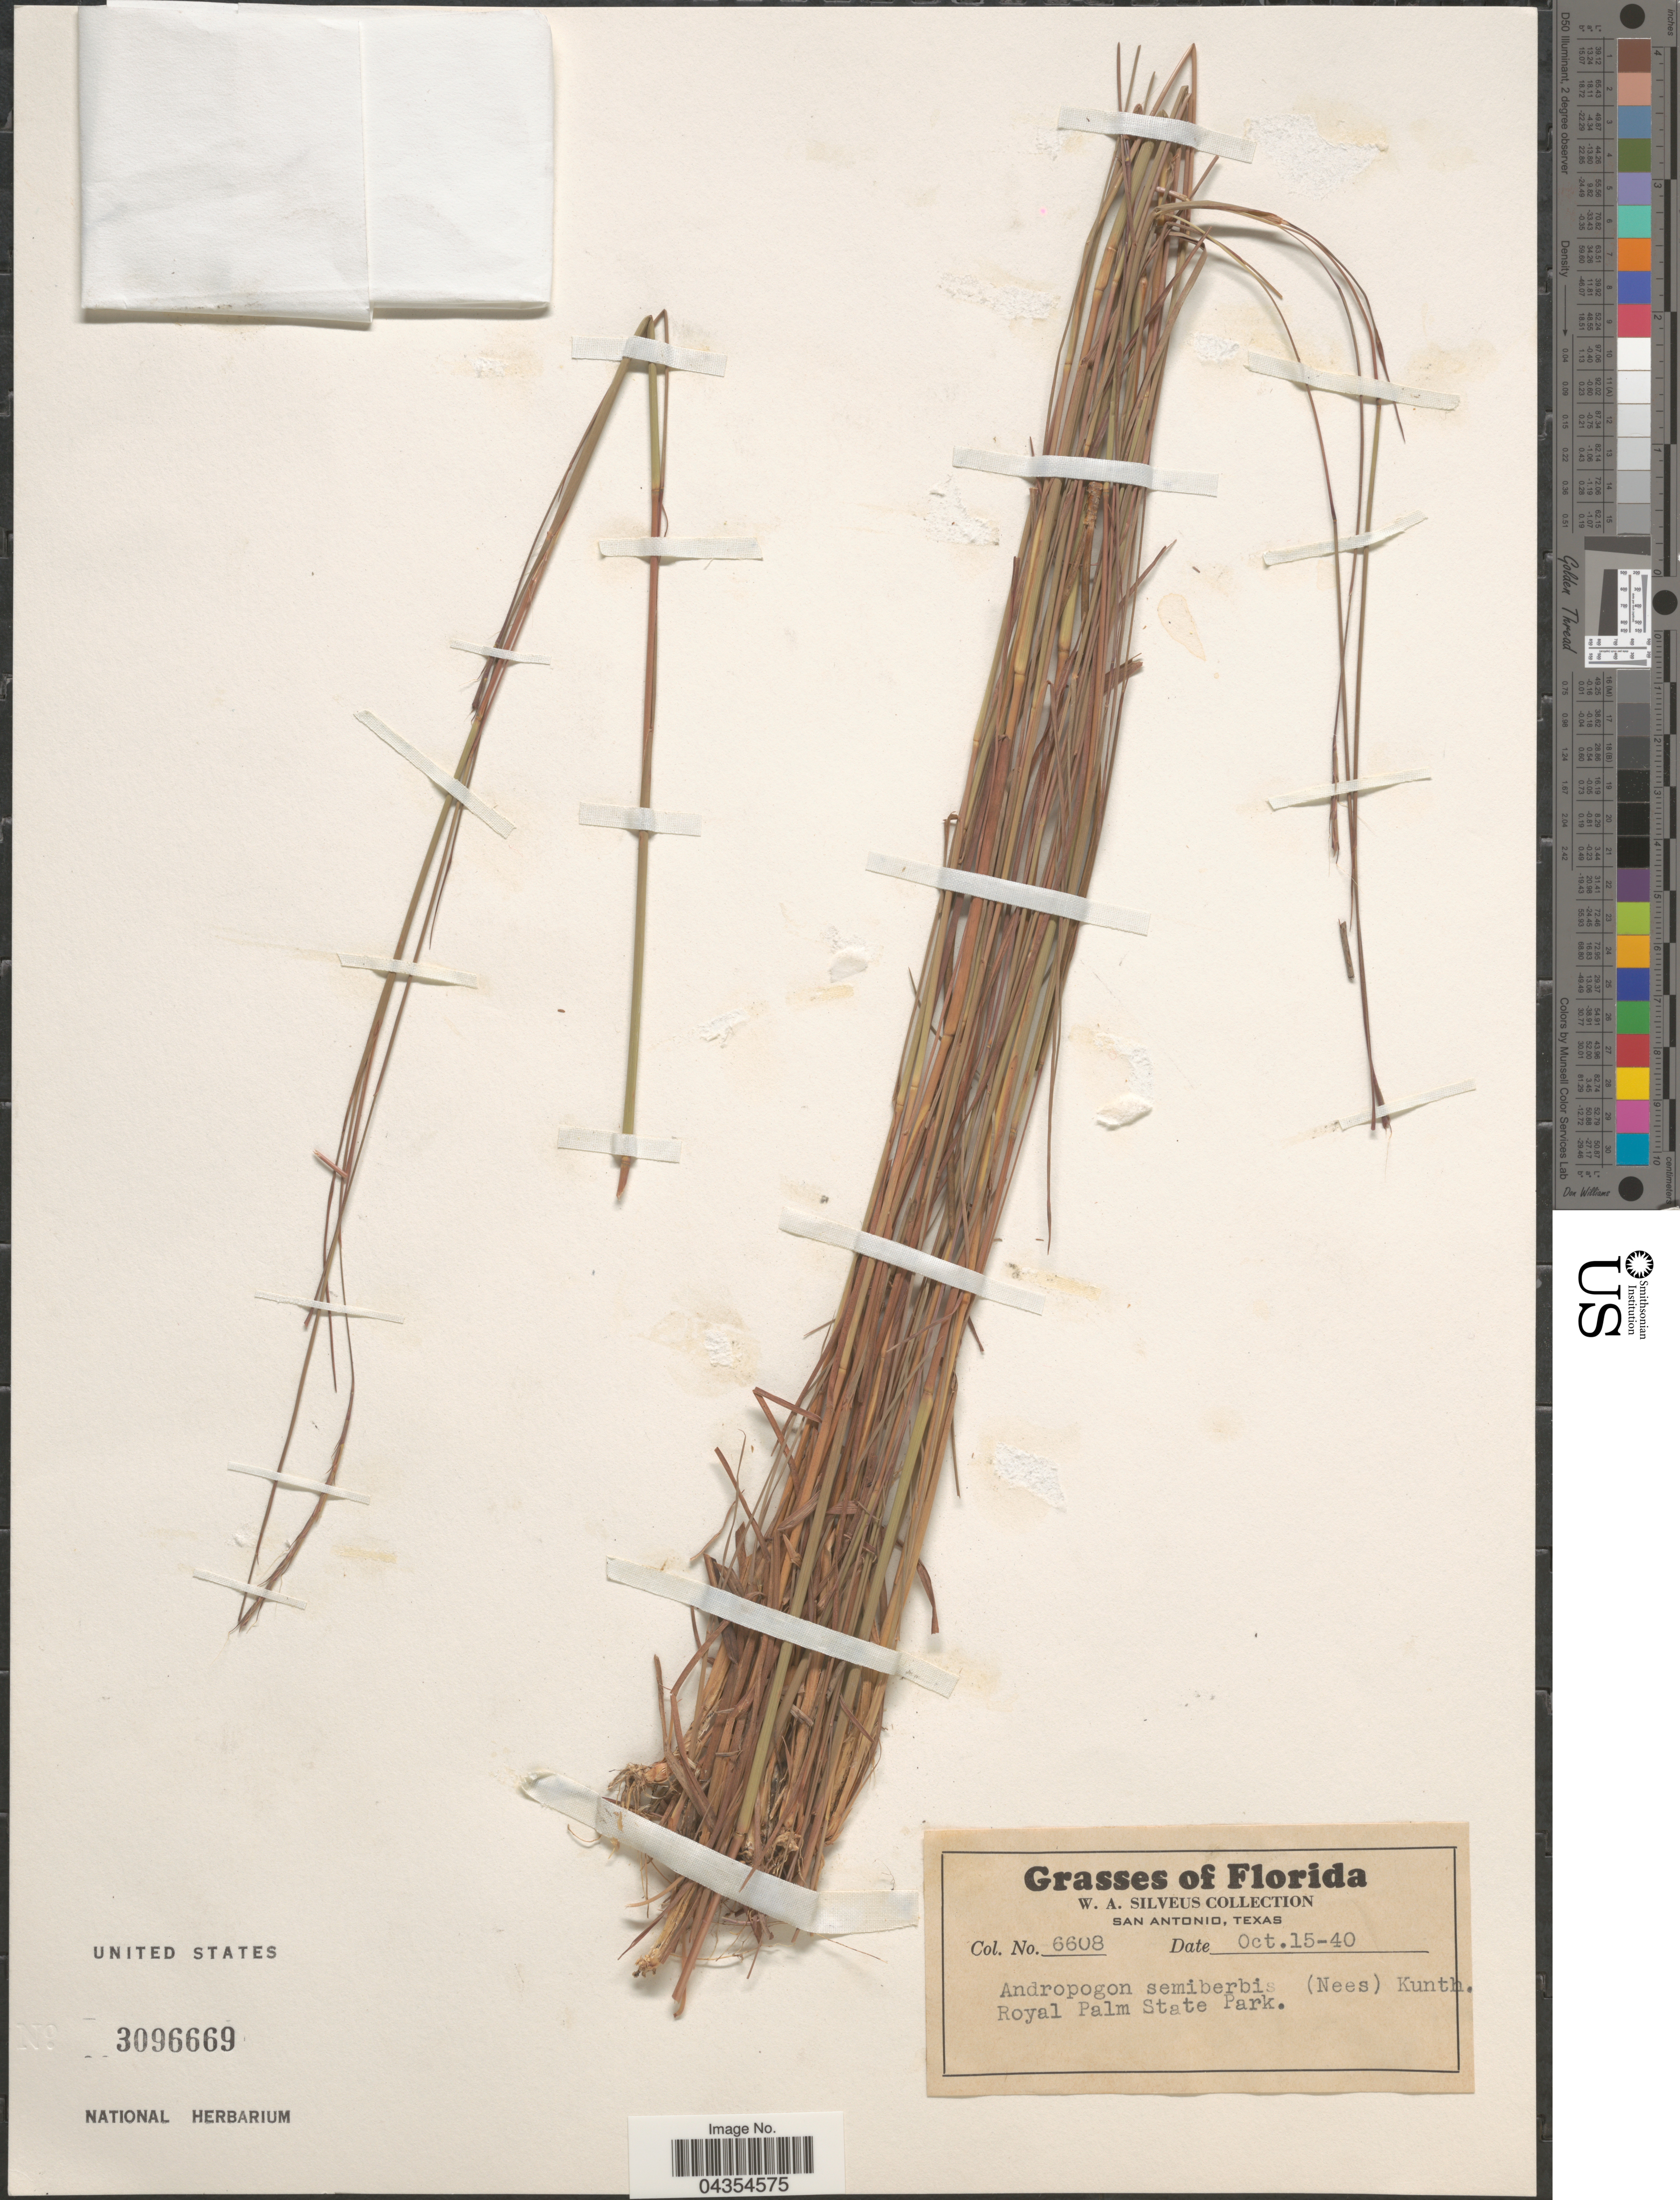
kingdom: Plantae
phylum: Tracheophyta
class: Liliopsida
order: Poales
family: Poaceae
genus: Schizachyrium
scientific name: Schizachyrium sanguineum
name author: (Retz.) Alston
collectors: W. Silveus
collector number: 6608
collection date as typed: Transcribed d/m/y: 15/10/40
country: United States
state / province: Florida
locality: Royal Palm State Park.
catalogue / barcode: US 3096669